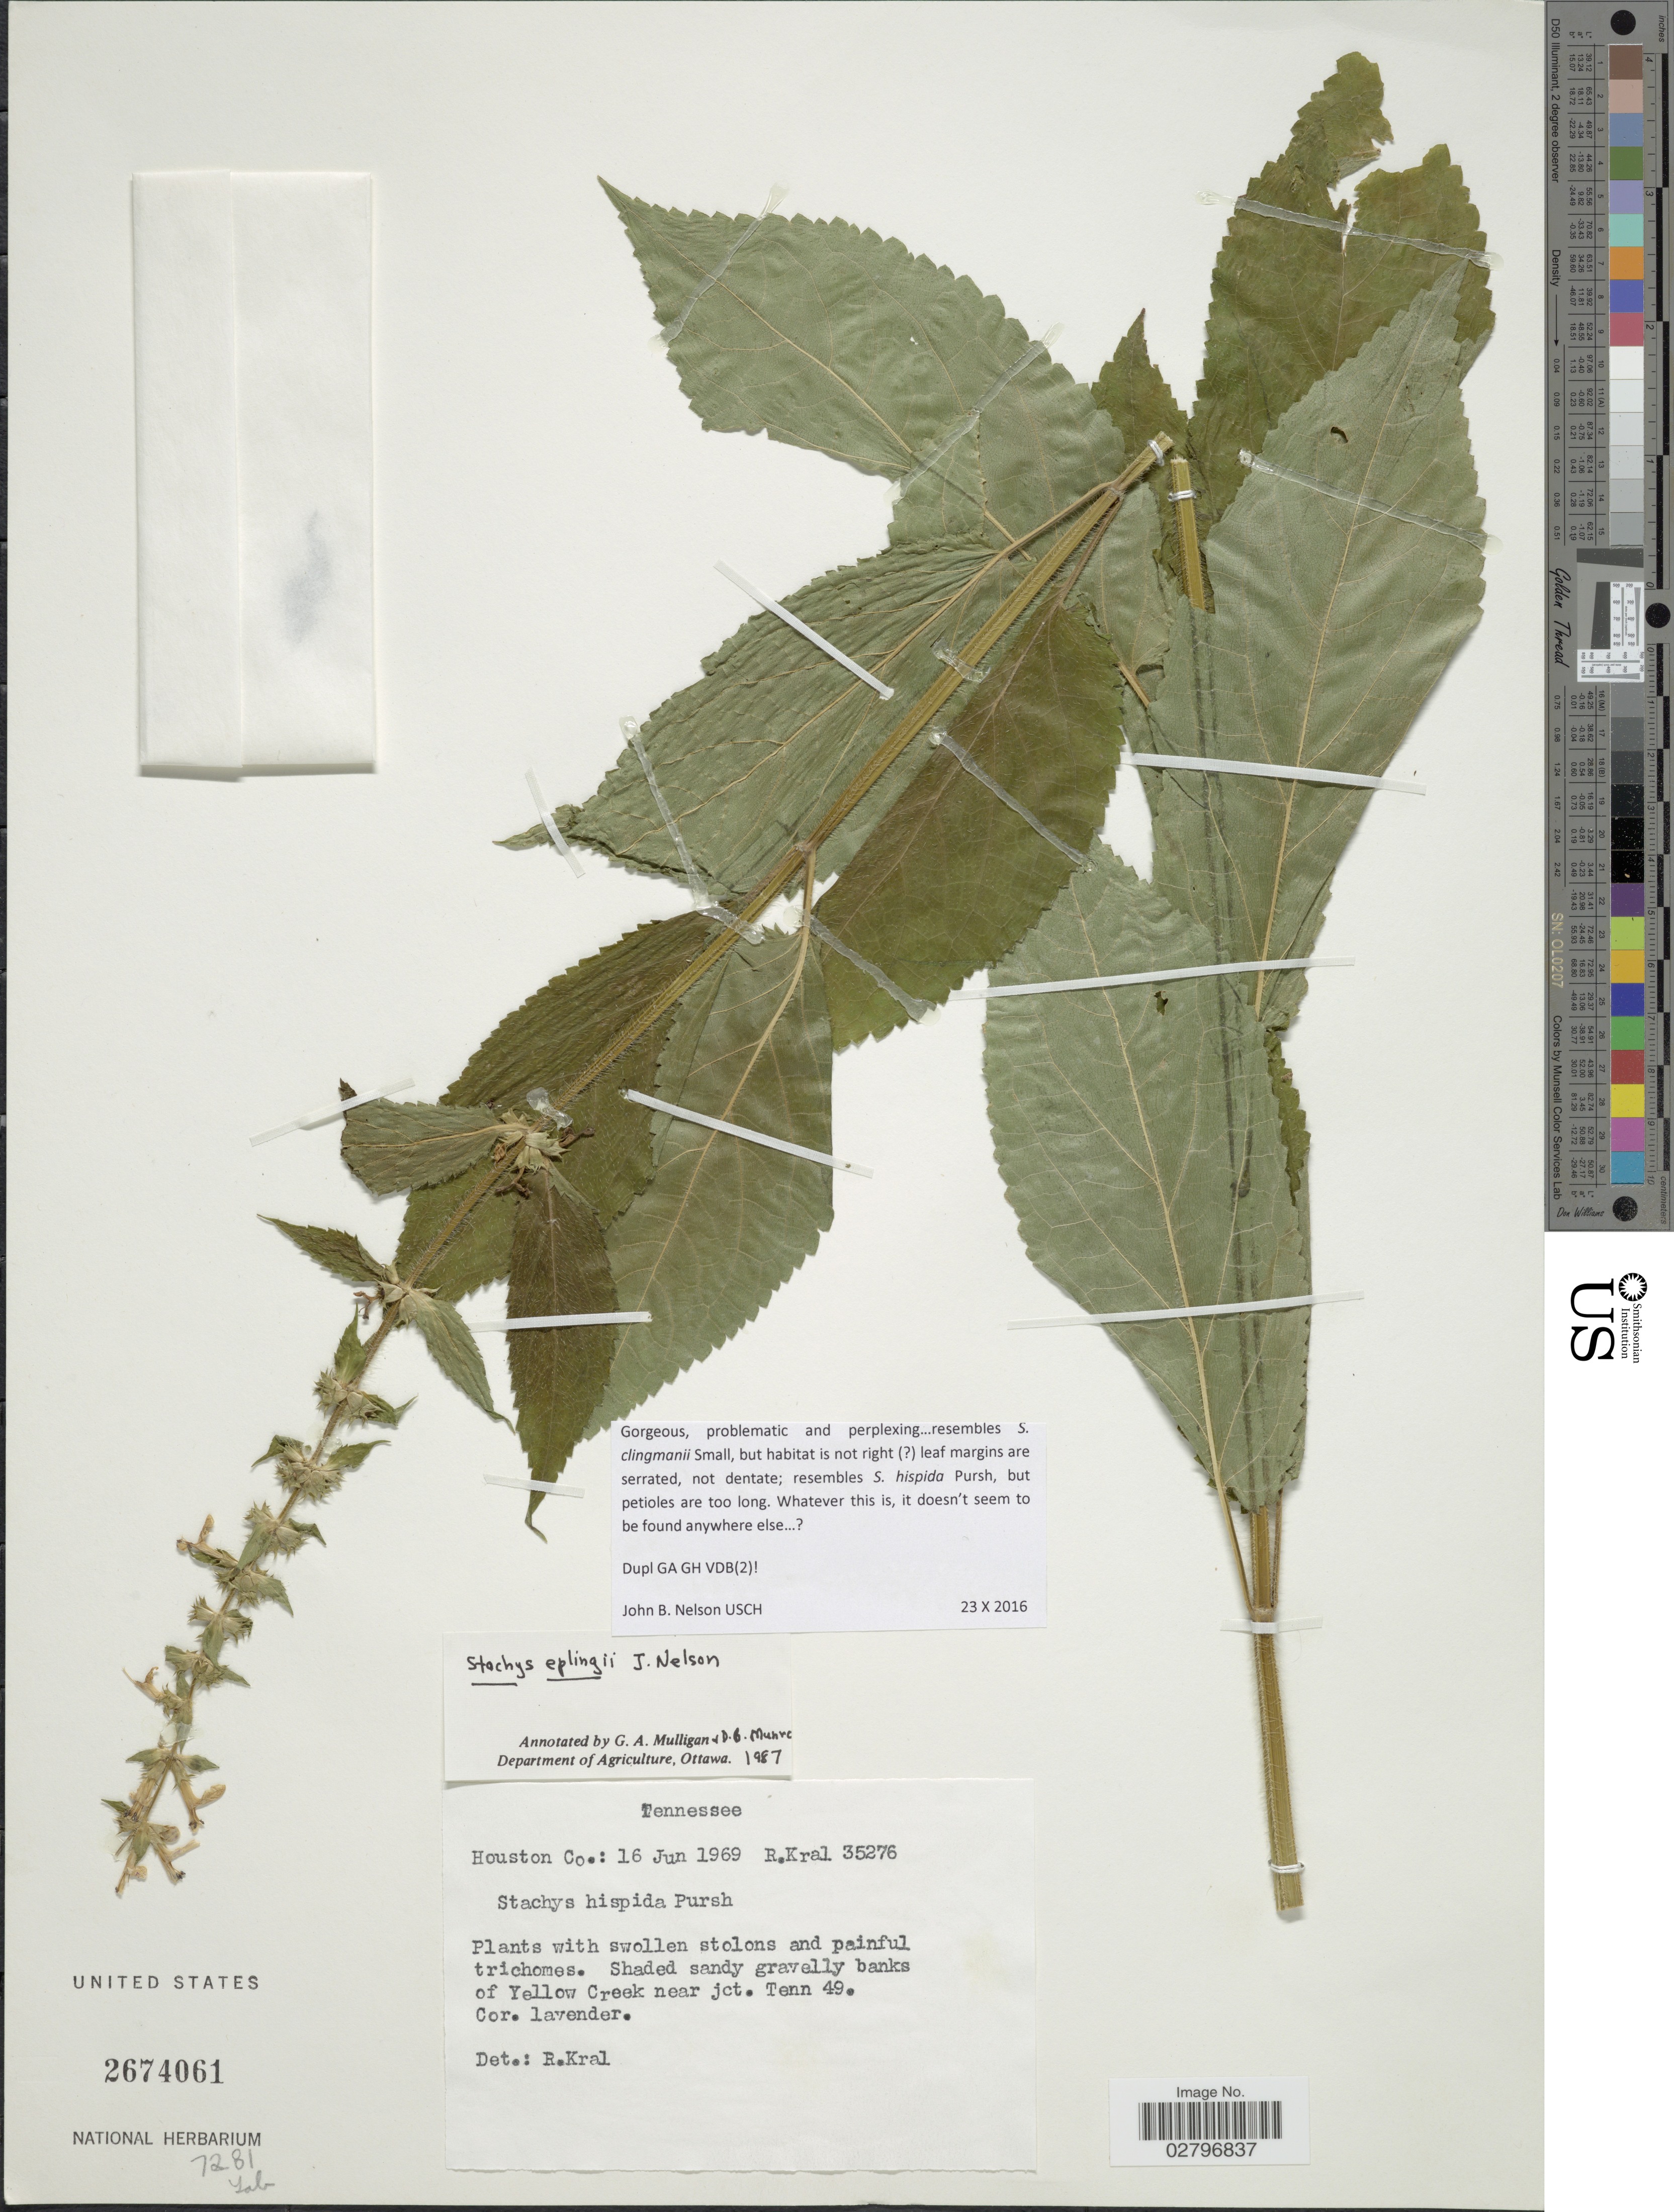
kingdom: Plantae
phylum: Tracheophyta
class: Magnoliopsida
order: Lamiales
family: Lamiaceae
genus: Stachys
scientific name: Stachys sp.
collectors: R. Kral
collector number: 35276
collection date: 1969-06-16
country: United States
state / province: Tennessee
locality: Houston Co., Shaded sandy gravelly bansk of Yellow Creek near jct. Tenn. 49.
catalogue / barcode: US 2674061